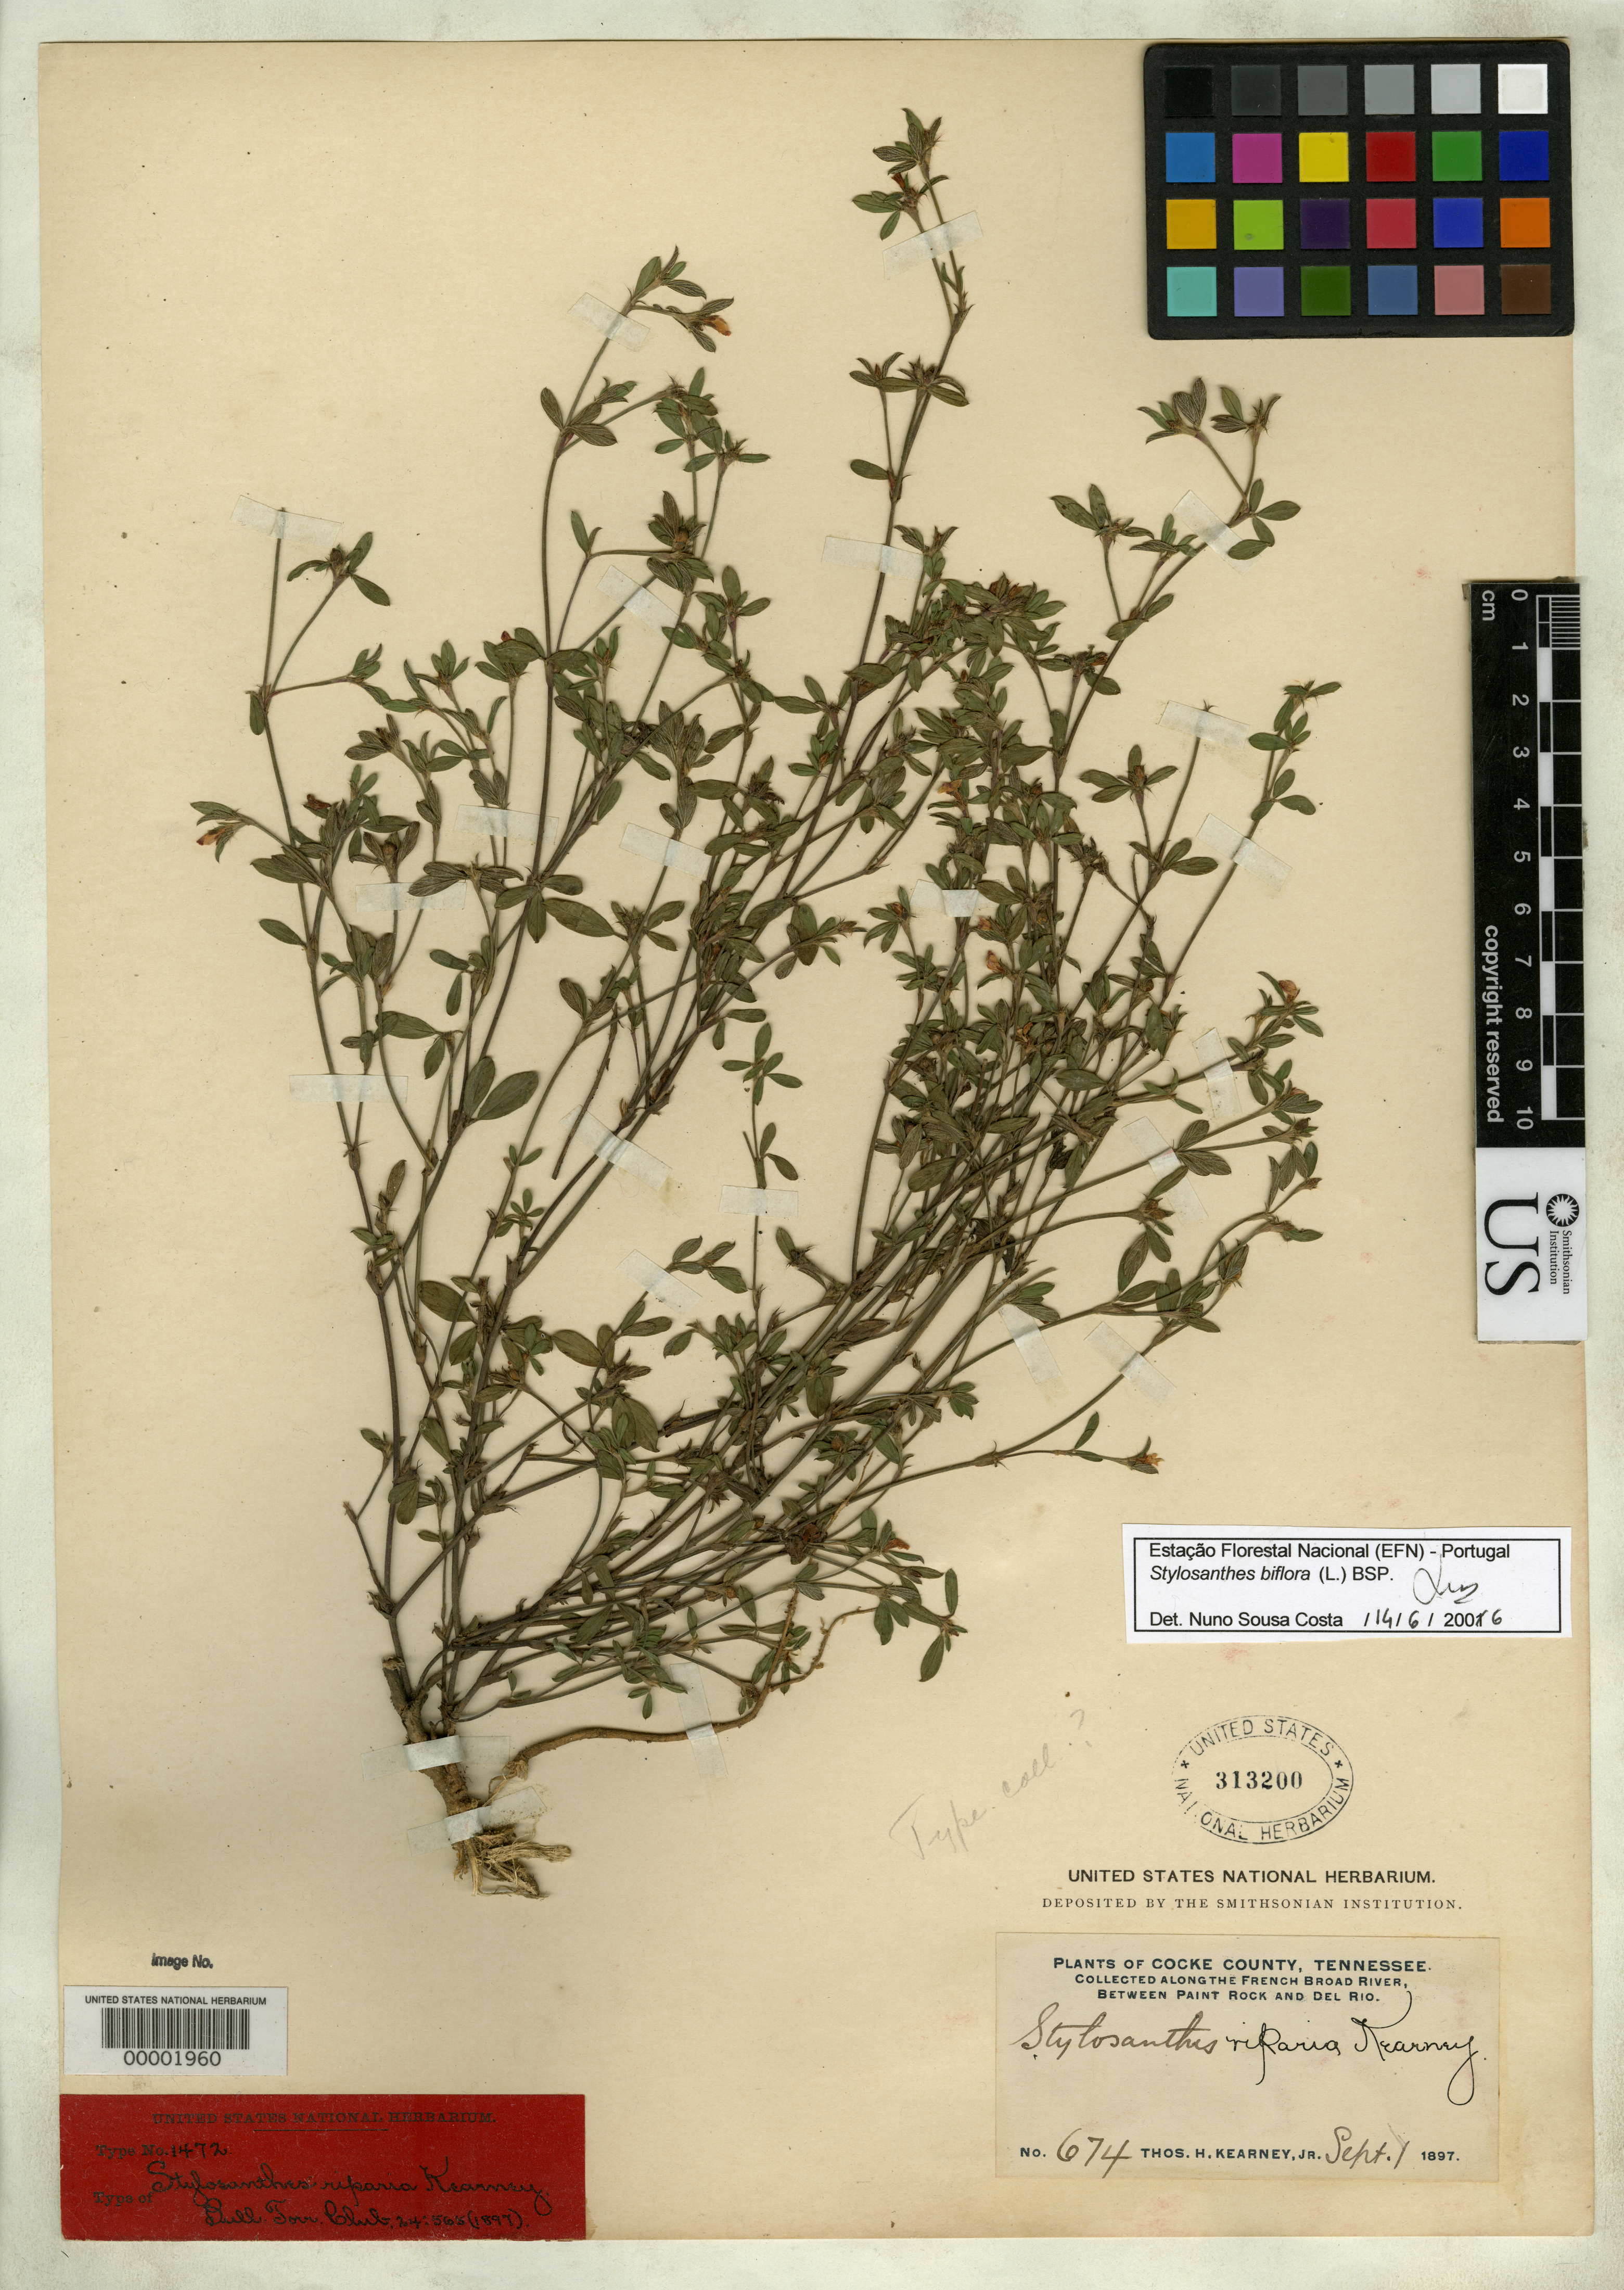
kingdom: Plantae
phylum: Tracheophyta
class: Magnoliopsida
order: Fabales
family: Fabaceae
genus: Stylosanthes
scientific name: Stylosanthes riparia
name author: Kearney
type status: Isotype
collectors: T. H. Kearney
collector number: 674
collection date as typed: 01 Sep 1897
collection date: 1897-09-01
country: United States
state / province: Tennessee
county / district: Cocke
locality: French Broad River, between Paint Rock and del Rio.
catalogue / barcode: US 313200